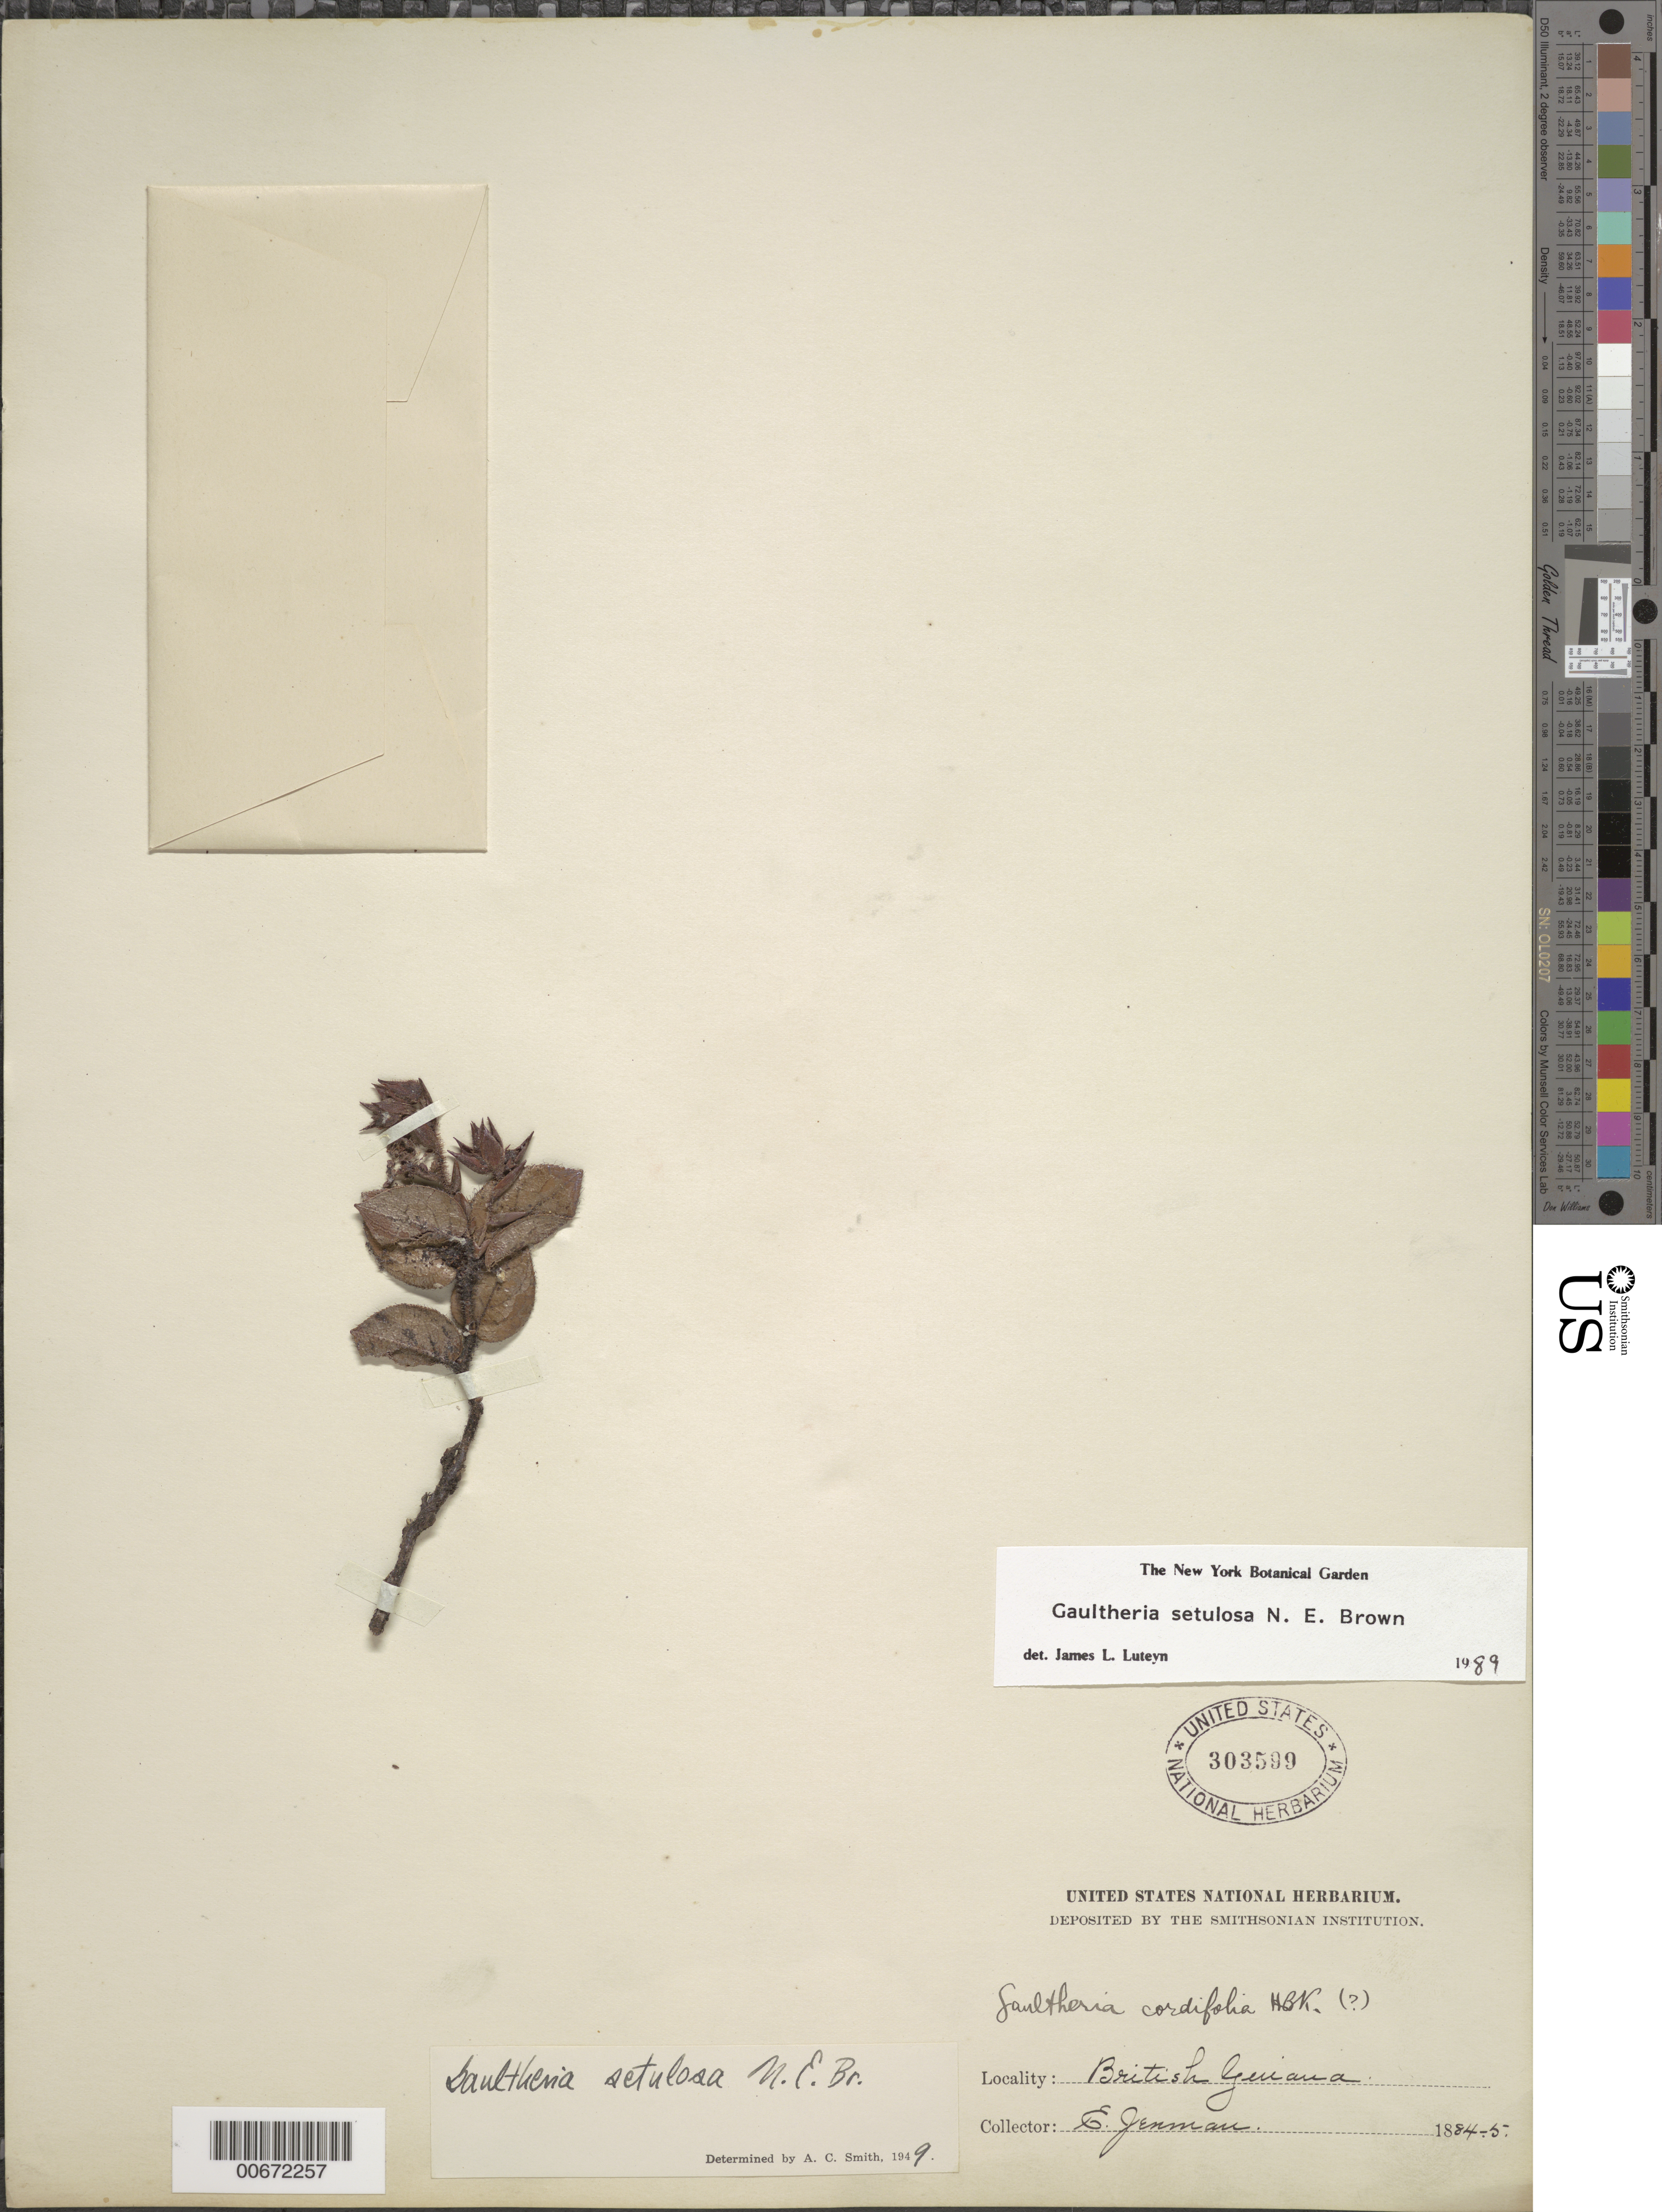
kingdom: Plantae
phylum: Tracheophyta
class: Magnoliopsida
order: Ericales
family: Ericaceae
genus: Gaultheria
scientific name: Gaultheria setulosa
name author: N.E. Br.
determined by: Luteyn, J. L.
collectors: G. S. Jenman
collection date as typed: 1884 to 1885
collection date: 1884/1885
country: Guyana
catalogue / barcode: US 303599